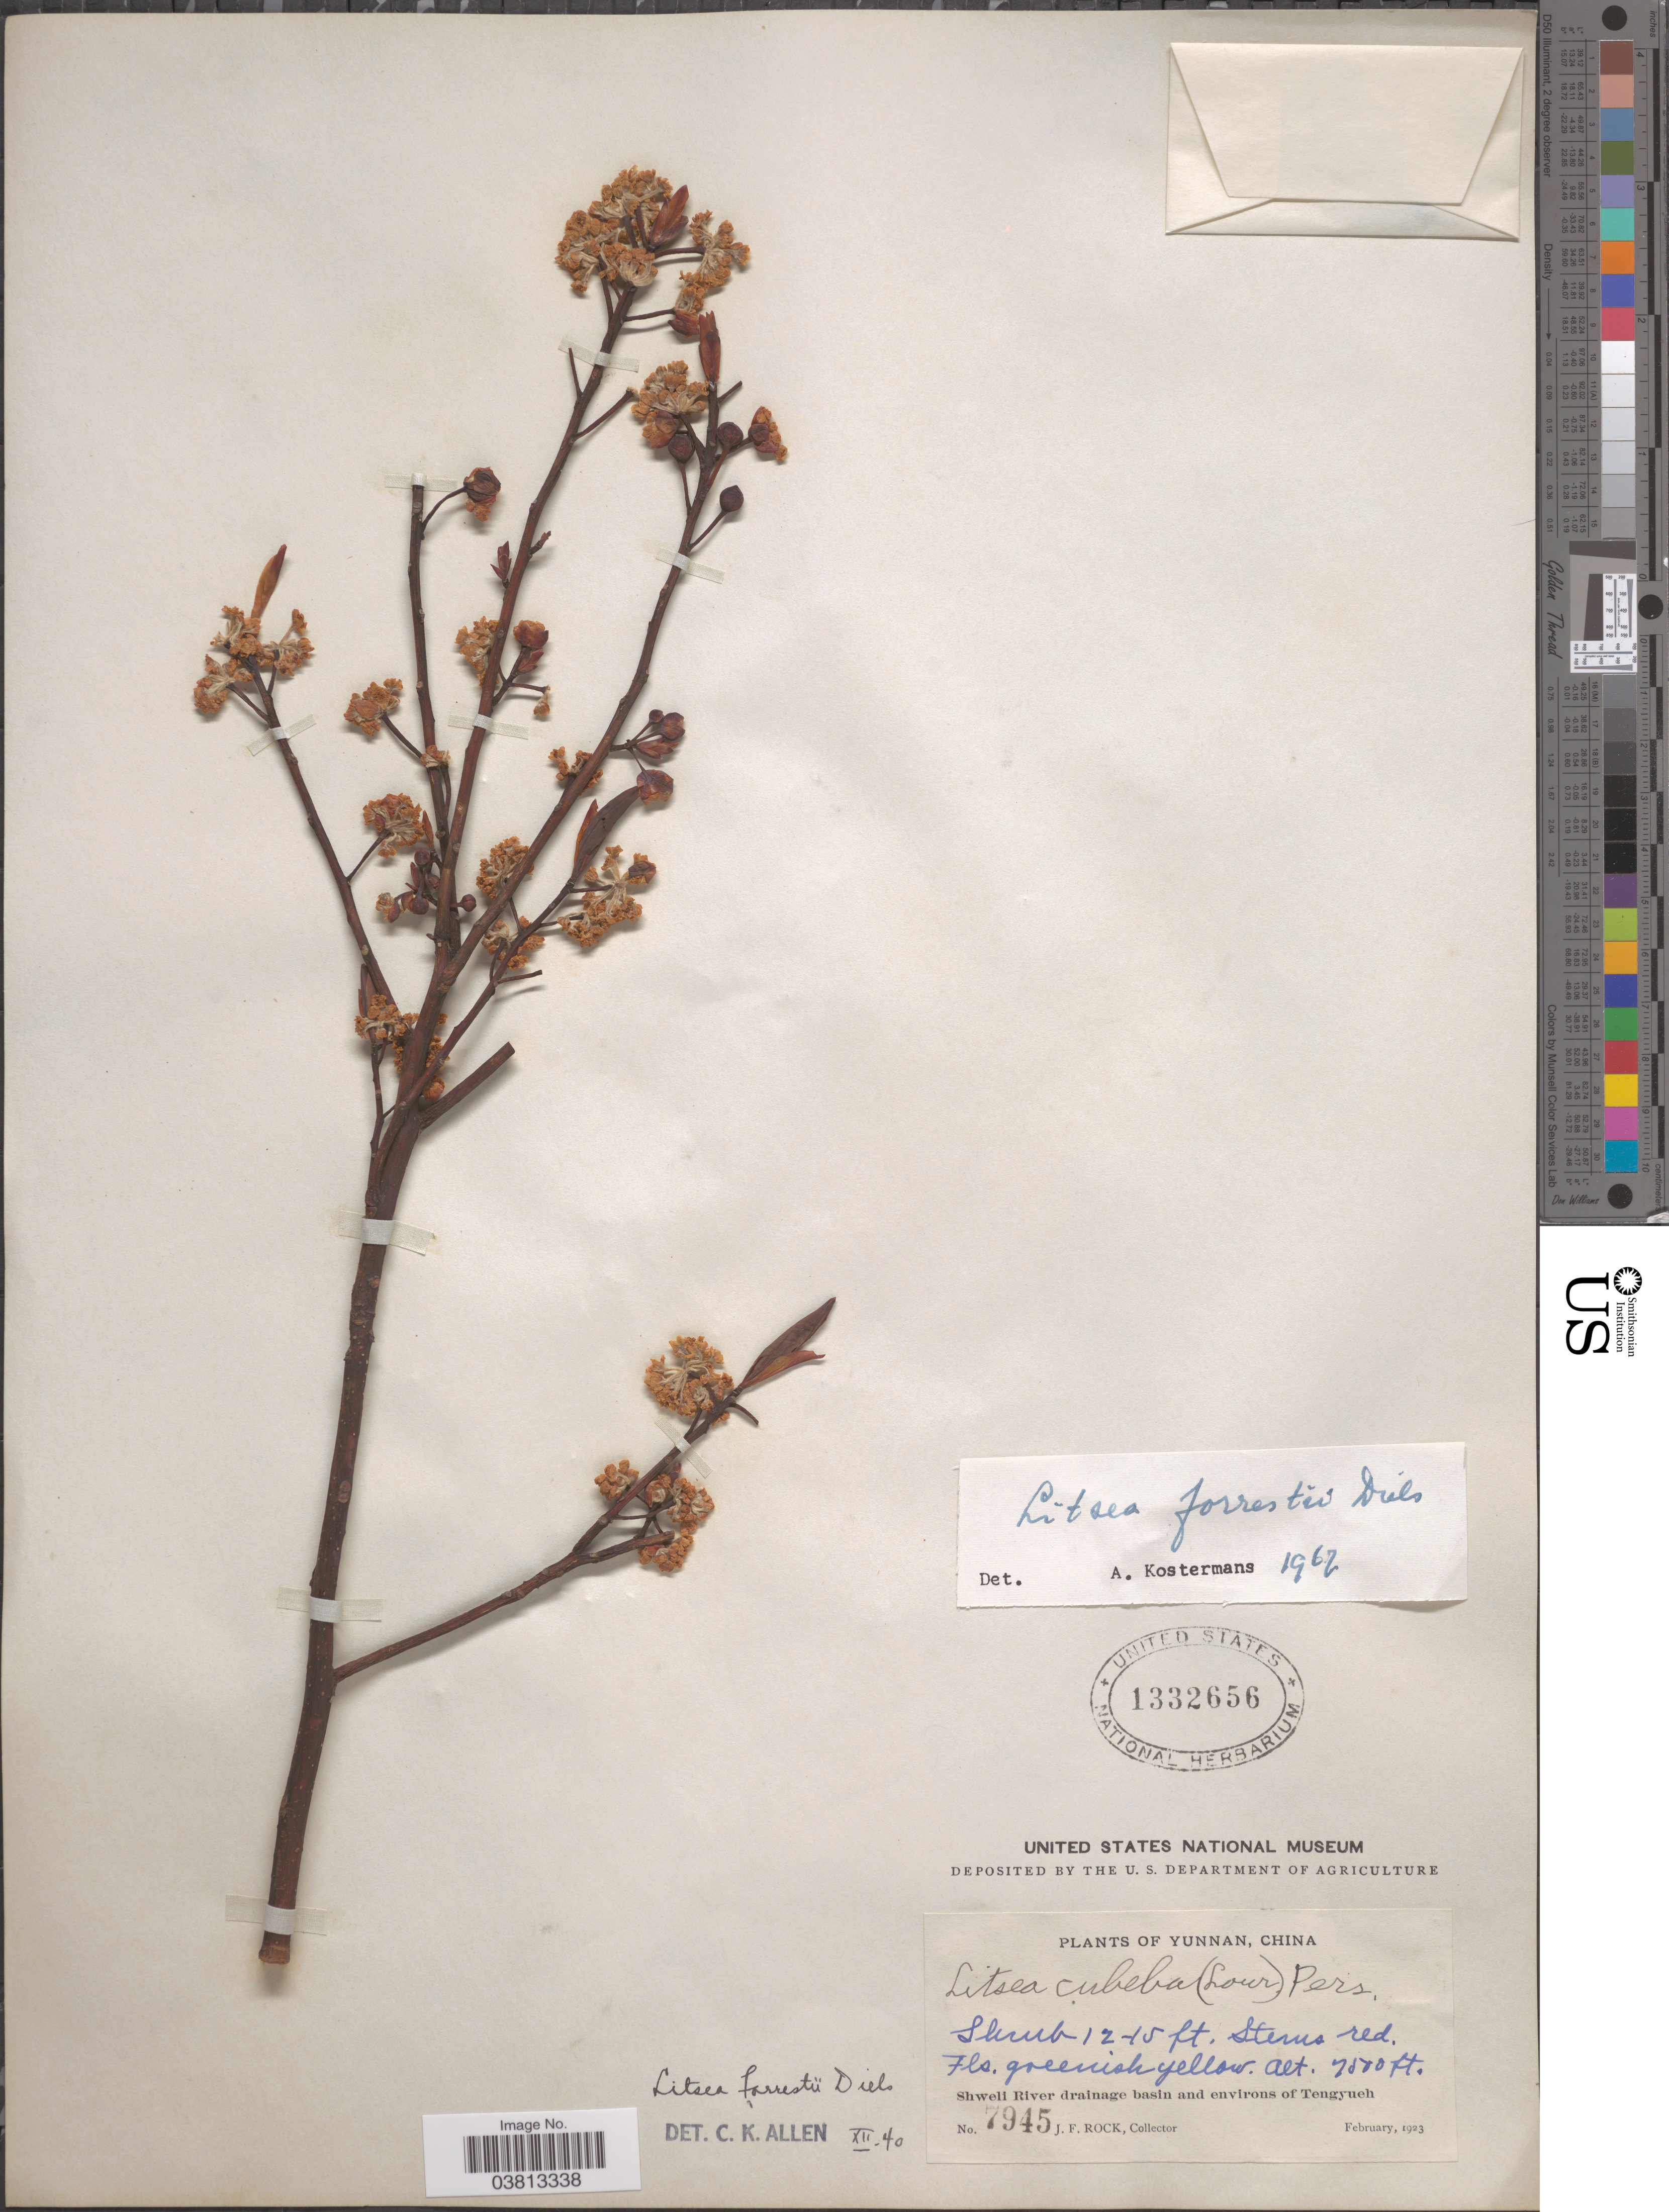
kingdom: Plantae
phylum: Tracheophyta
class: Magnoliopsida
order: Laurales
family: Lauraceae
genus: Litsea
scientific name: Litsea forrestii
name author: Diels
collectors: J. Rock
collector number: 7945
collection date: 1923-02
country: China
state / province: Yunnan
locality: Shweli River drainage basin and environs of Tengyueh.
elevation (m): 2393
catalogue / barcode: US 1332656